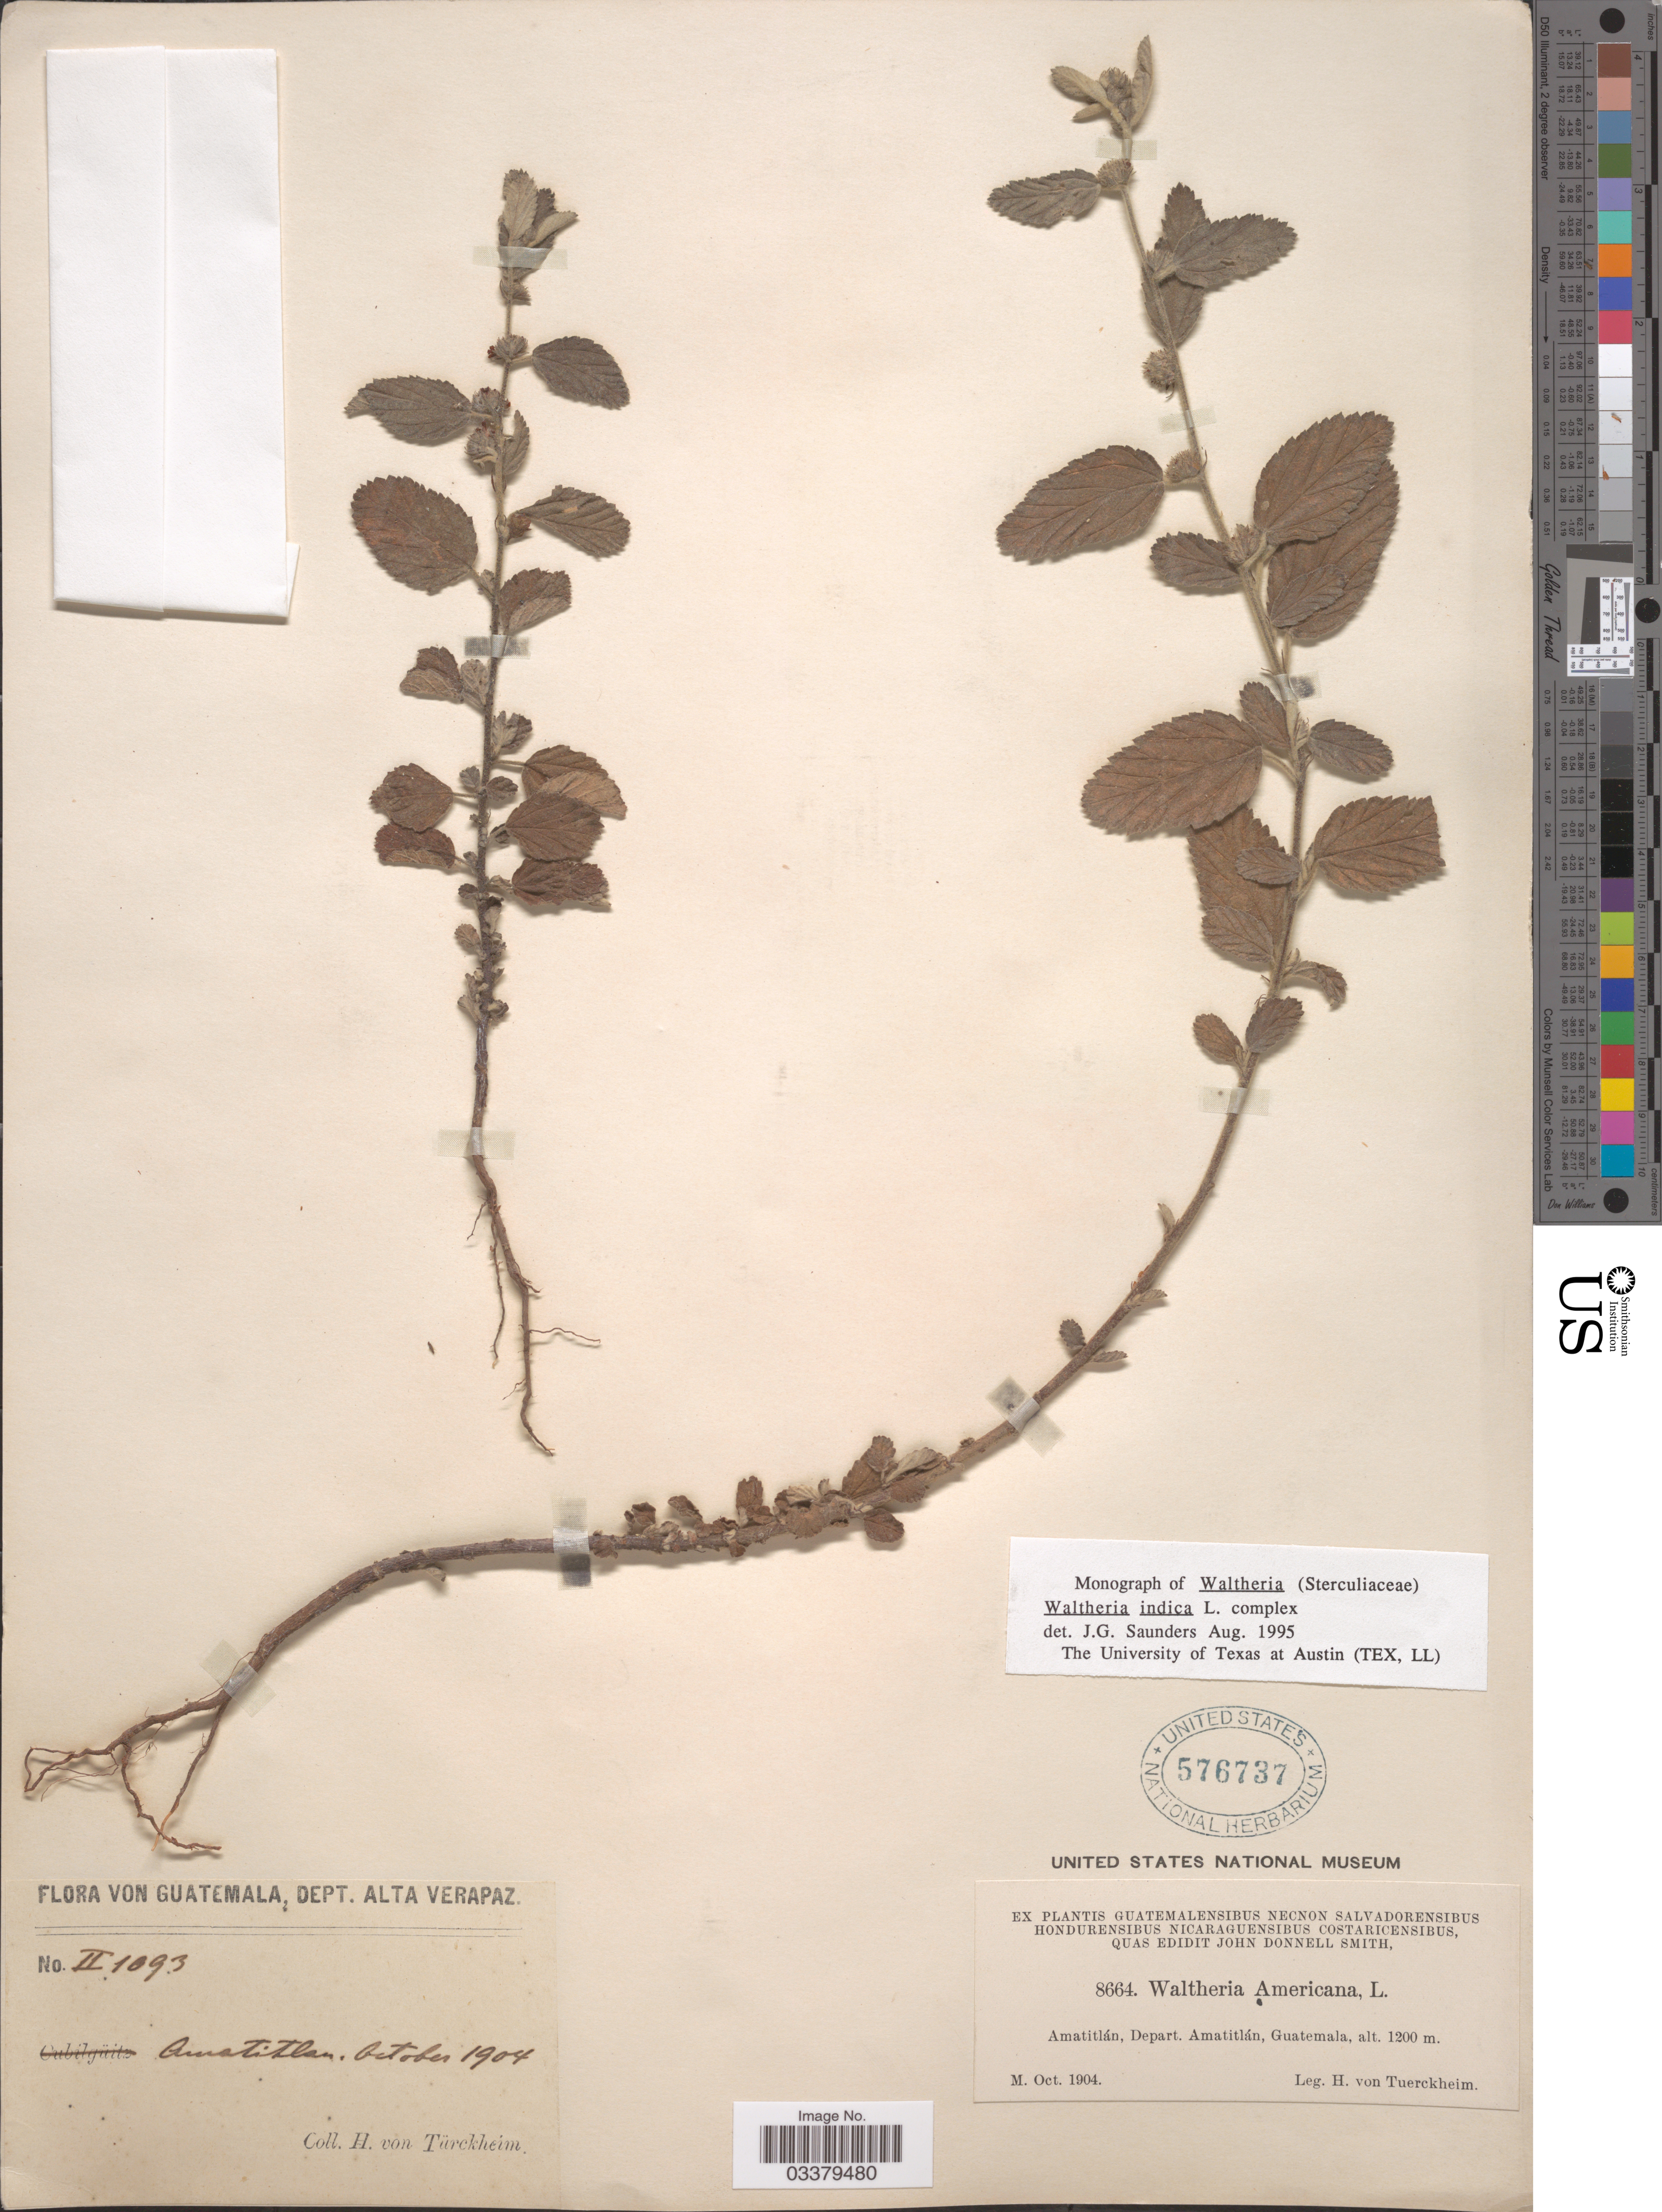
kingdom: Plantae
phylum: Tracheophyta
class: Magnoliopsida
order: Malvales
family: Malvaceae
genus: Waltheria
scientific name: Waltheria indica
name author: L.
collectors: H. von Türckheim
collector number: II1093/8664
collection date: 1904-10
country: Guatemala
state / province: Alta Verapaz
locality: Dept. Alta Verapaz. Amatitlán, Depart. Amatitlán.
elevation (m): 1200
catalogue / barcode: US 576737